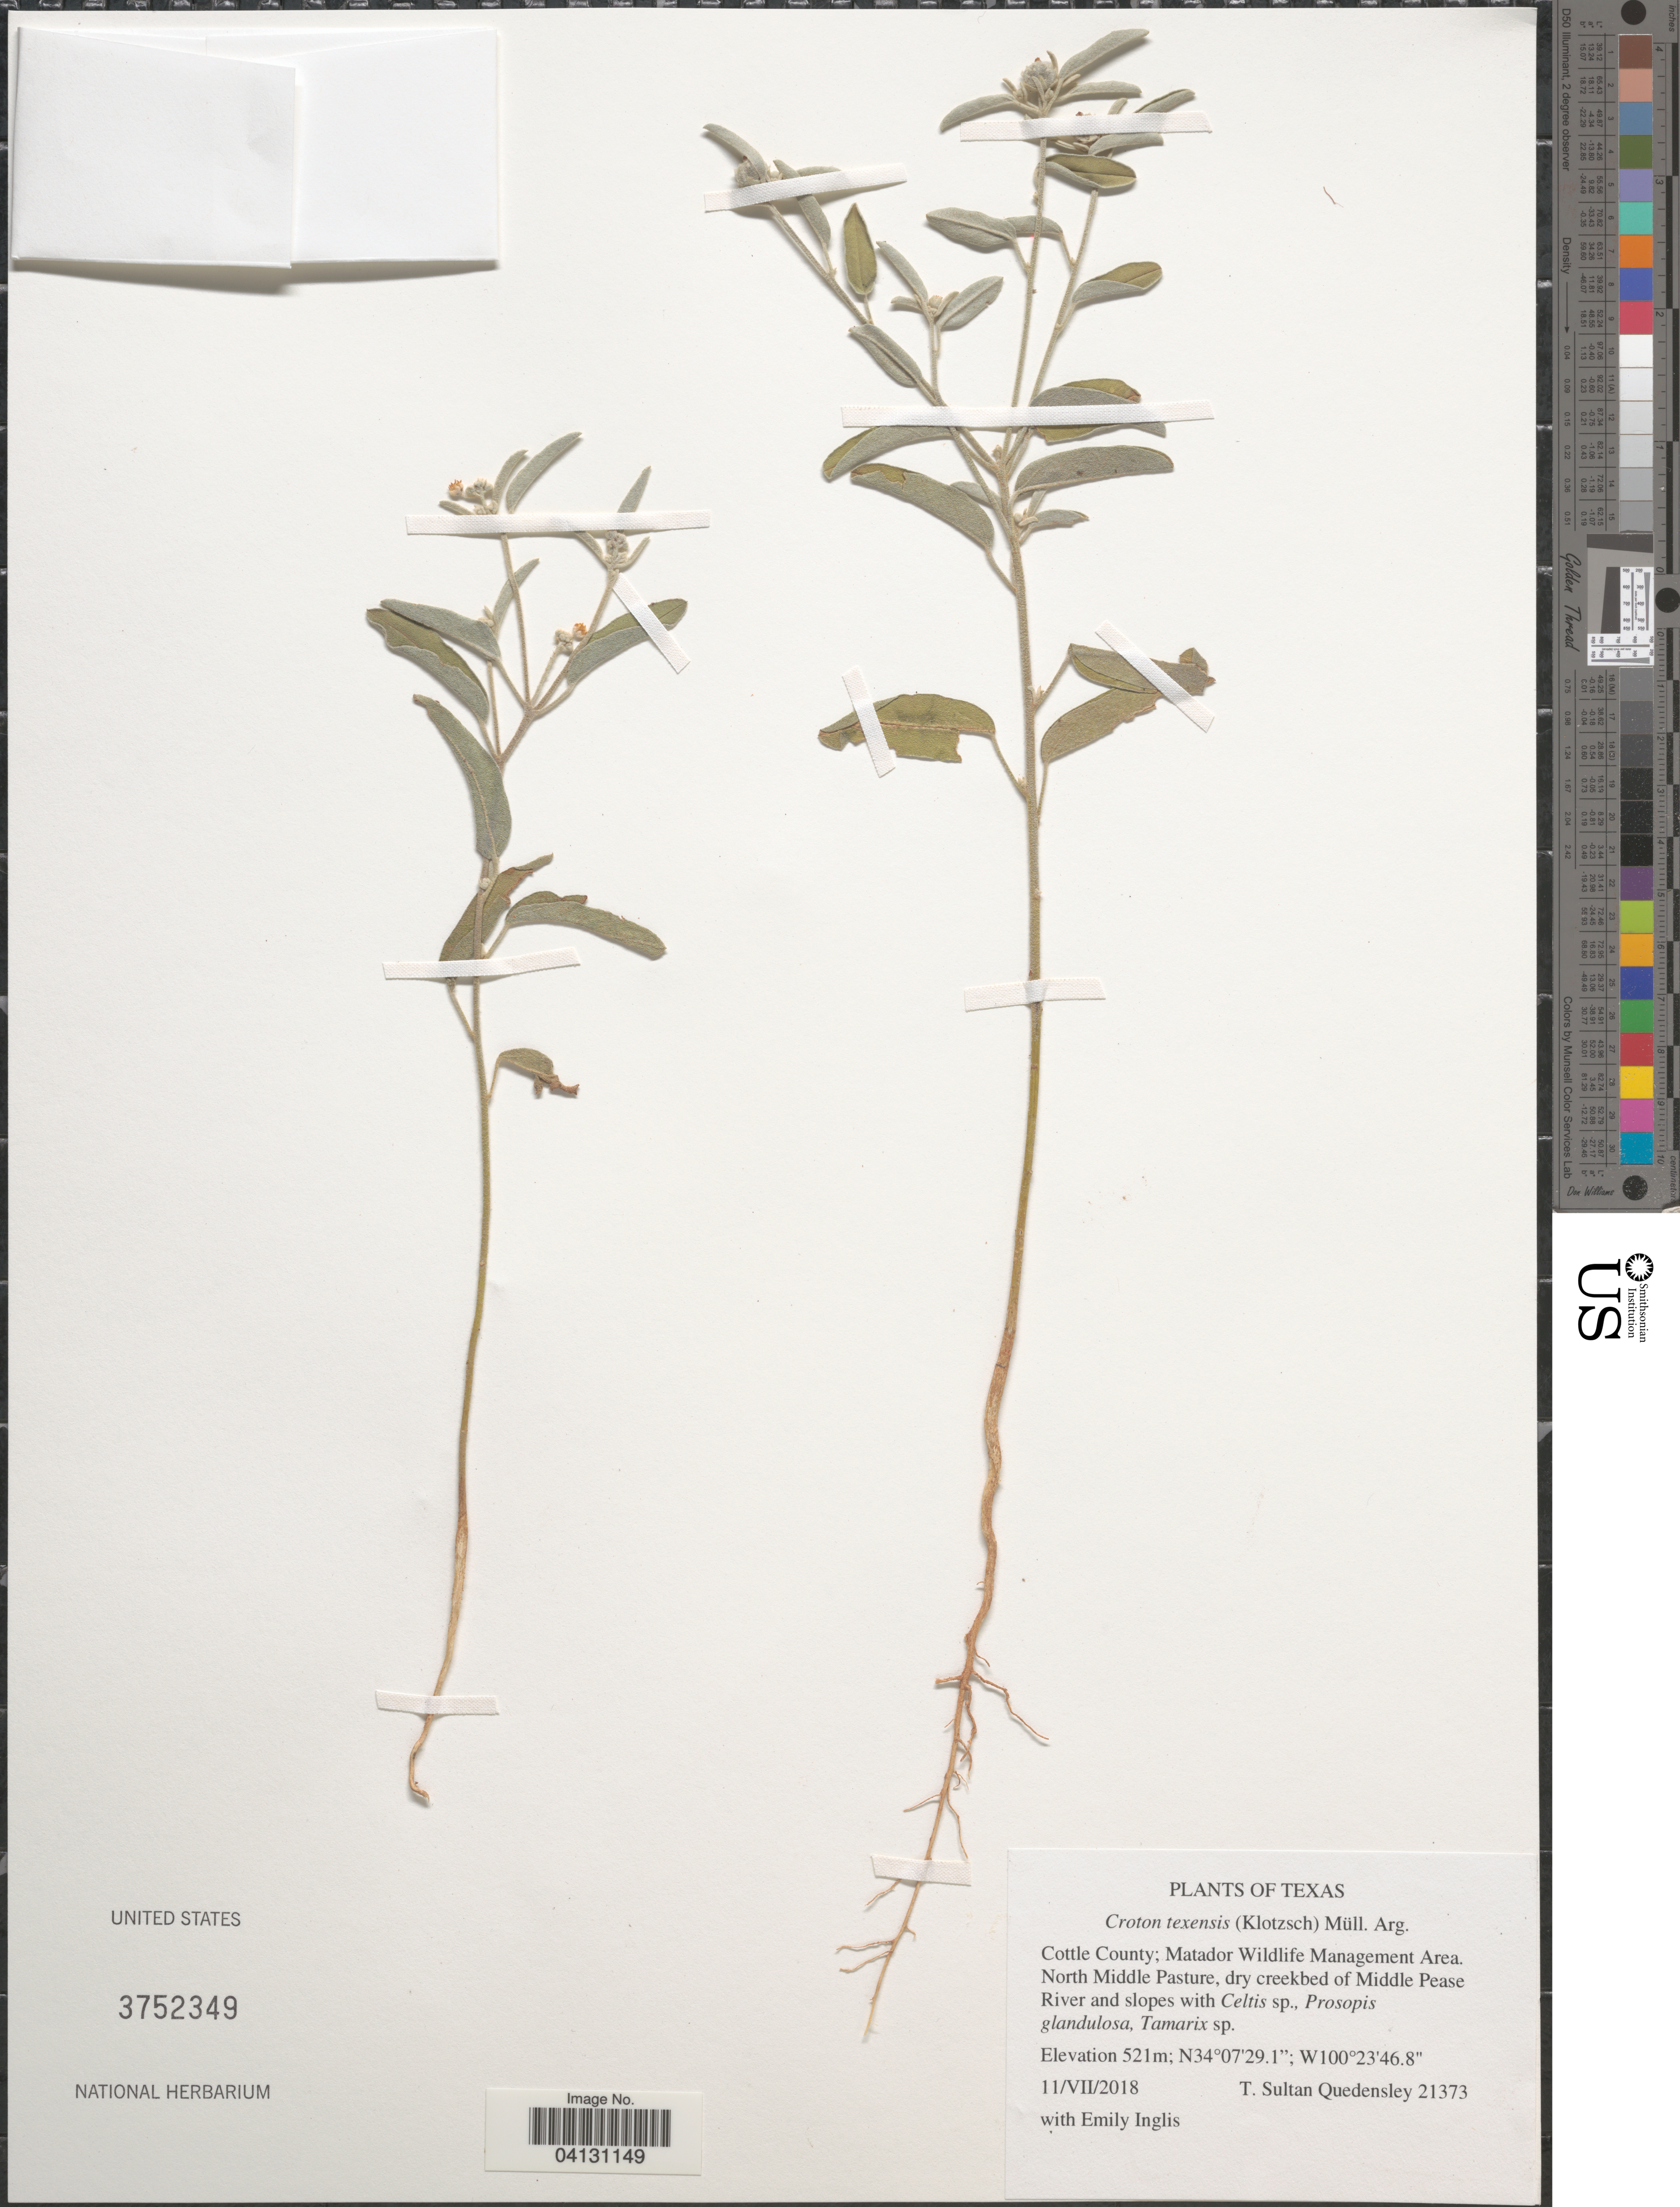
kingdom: Plantae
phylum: Tracheophyta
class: Magnoliopsida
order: Malpighiales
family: Euphorbiaceae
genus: Croton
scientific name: Croton texensis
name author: (Klotzsch) Müll. Arg.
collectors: T. S. Quedensley & E. Inglis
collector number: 21373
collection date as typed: Transcribed d/m/y: 11/7/2018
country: United States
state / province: Texas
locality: Cottle County: Matador Wildlife Management Area. North Middle Pasture, dry creekbed of Middle Pease River and slopes.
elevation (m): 521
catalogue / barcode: US 3752349